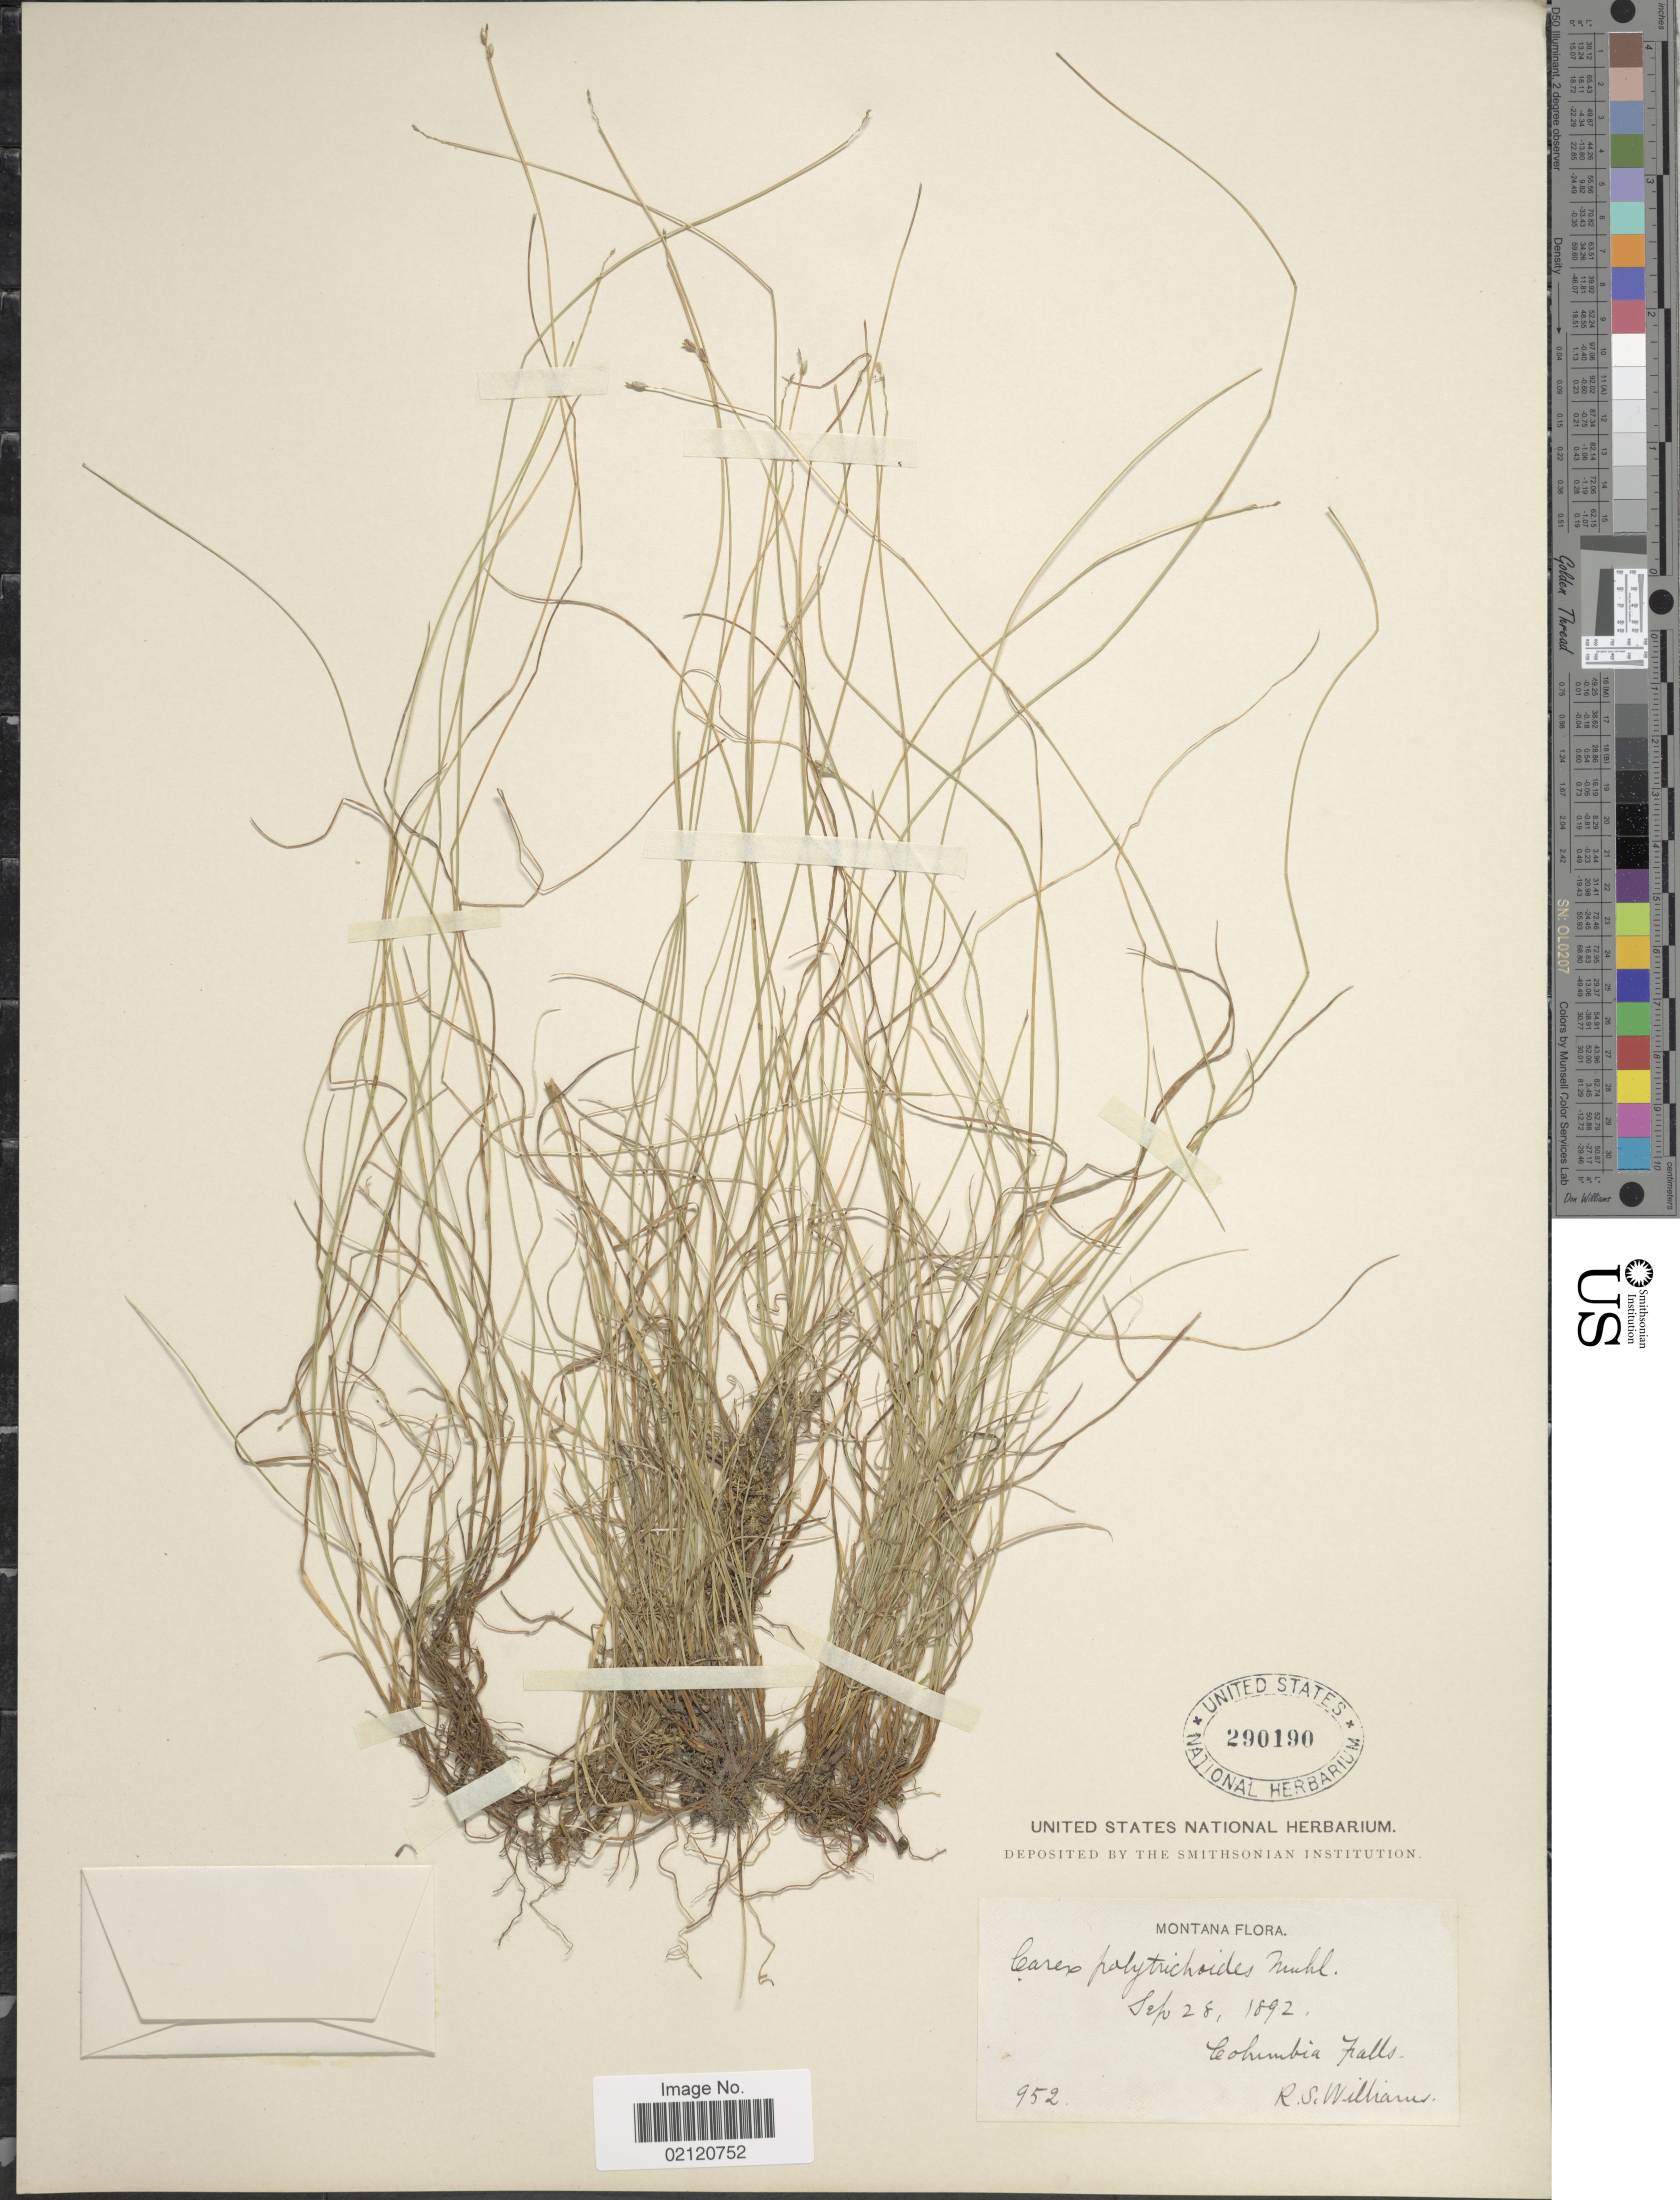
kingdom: Plantae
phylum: Tracheophyta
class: Liliopsida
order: Poales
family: Cyperaceae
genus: Carex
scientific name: Carex leptalea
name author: Wahlenb.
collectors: R. S. Williams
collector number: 952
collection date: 1892-09-28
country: United States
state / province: Montana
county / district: Flathead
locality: Columbia Falls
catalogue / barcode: US 290190